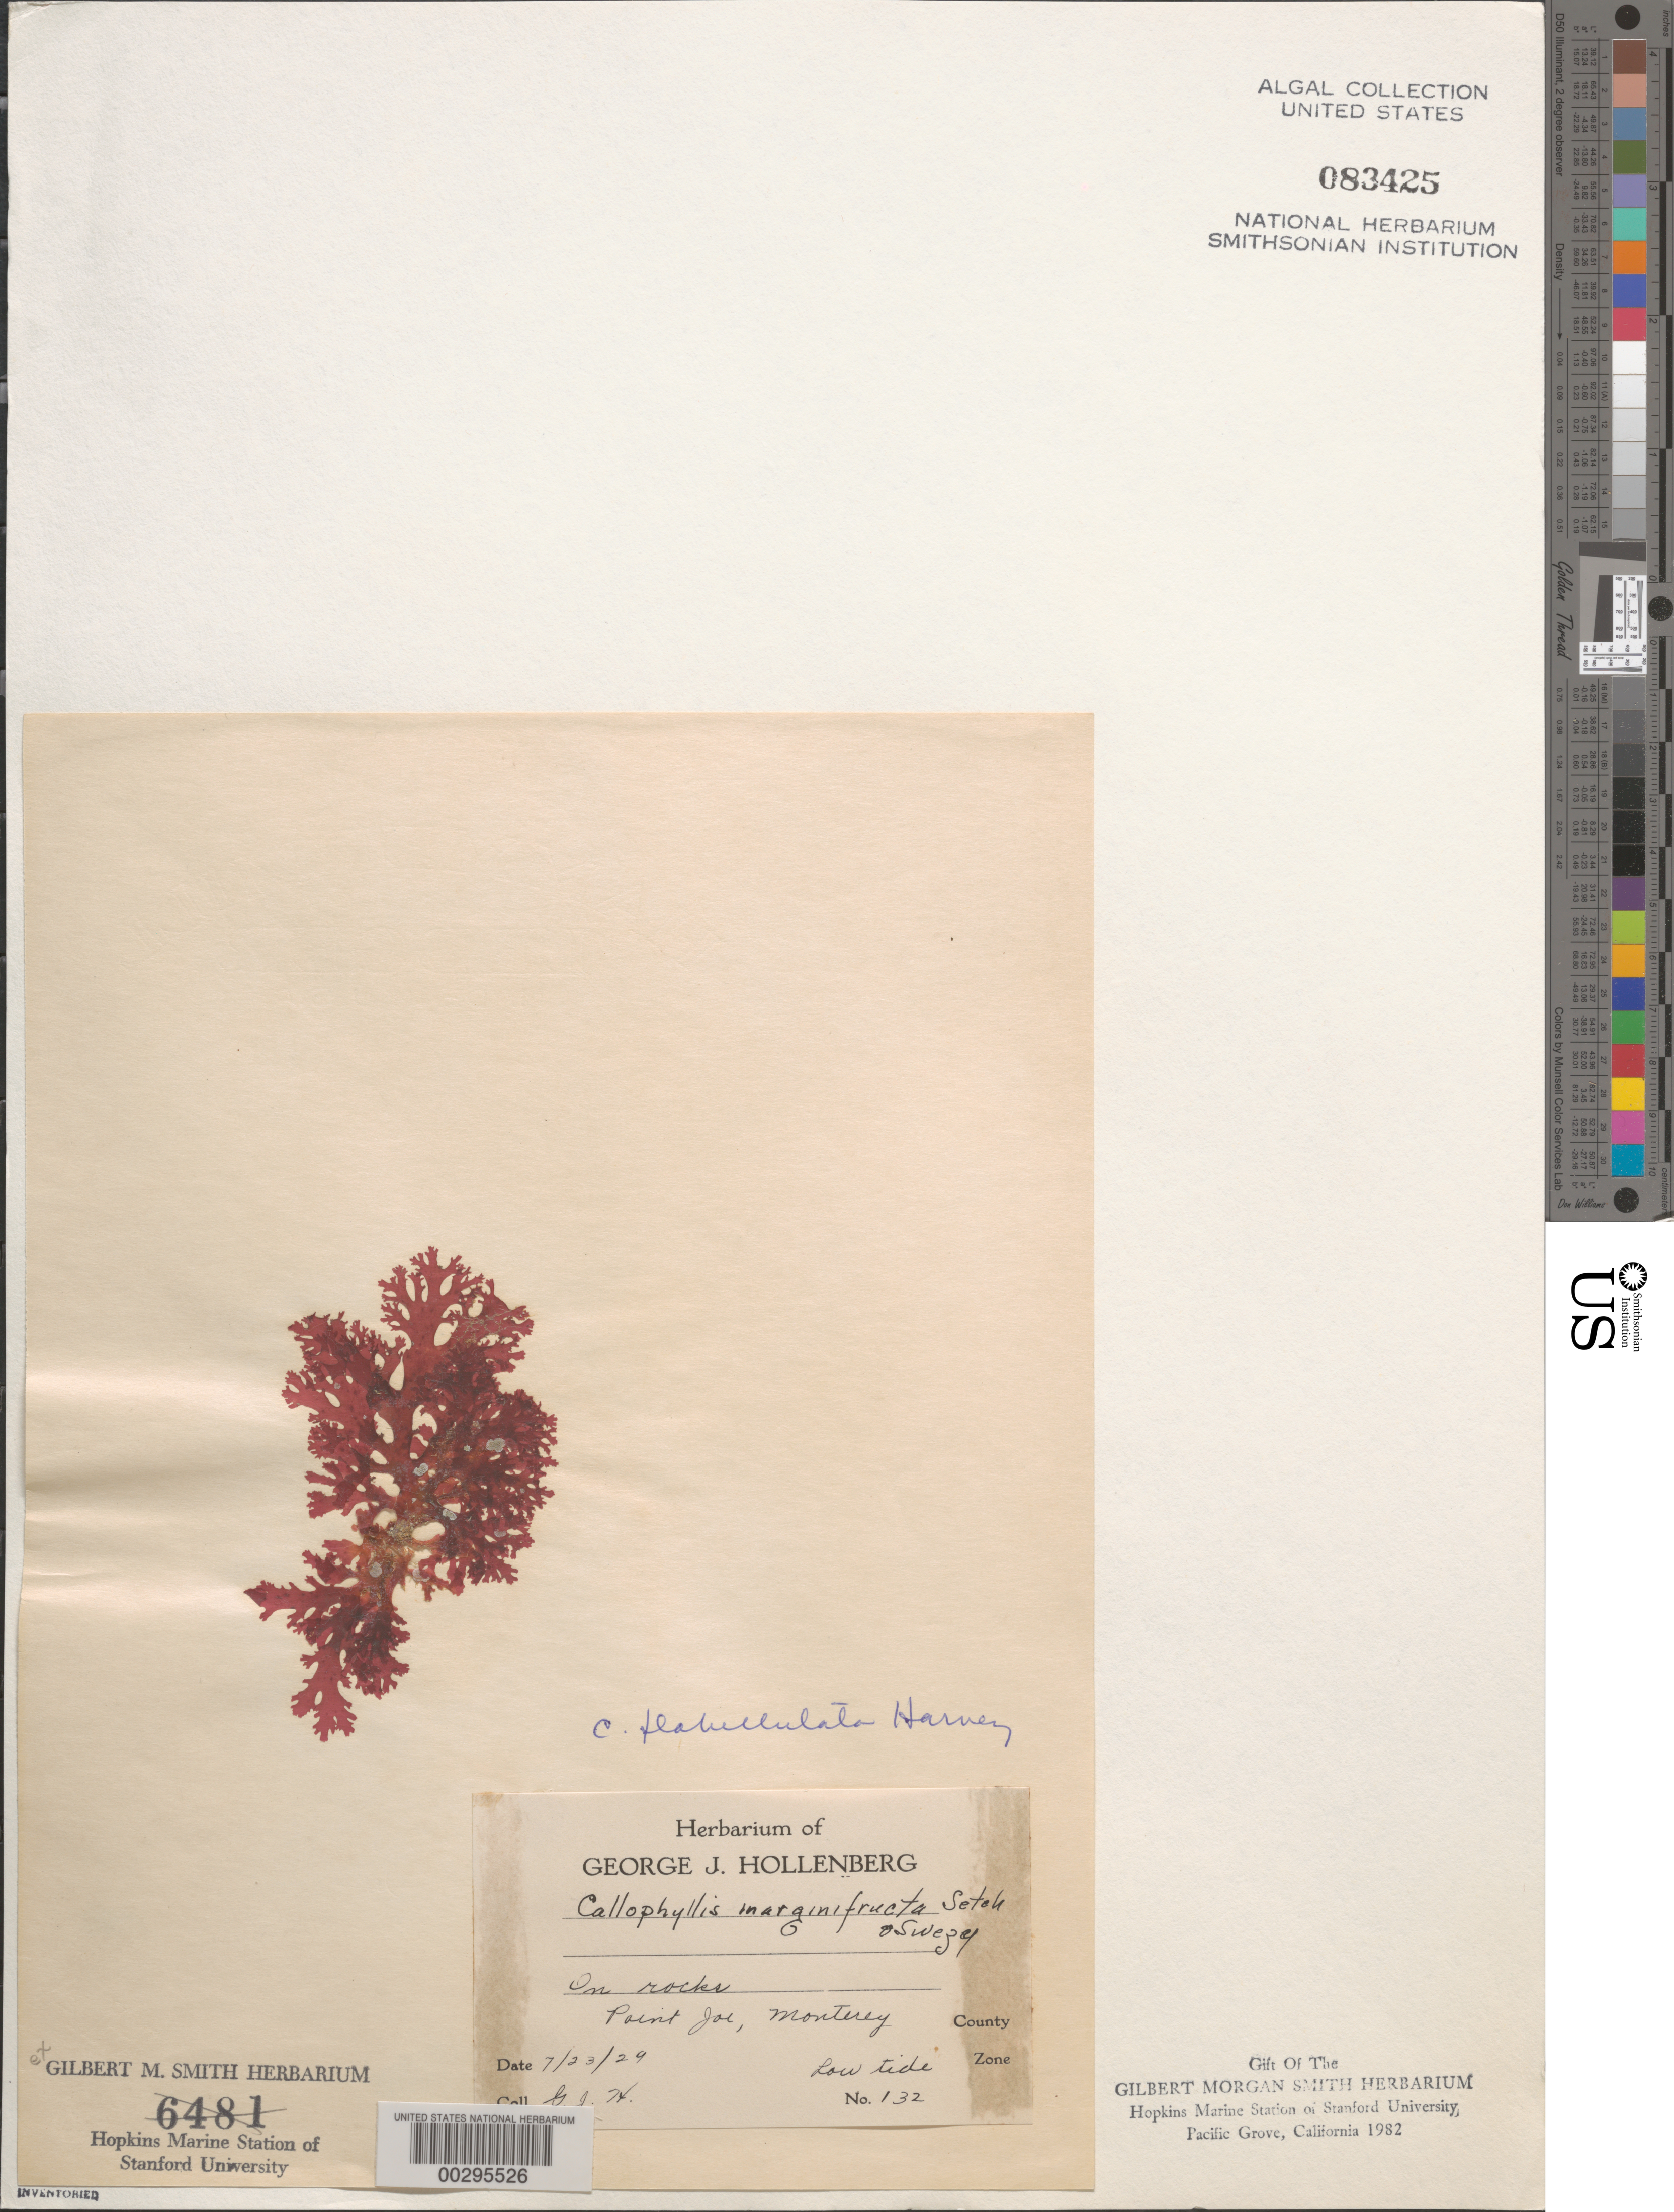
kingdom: Plantae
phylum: Rhodophyta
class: Florideophyceae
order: Gigartinales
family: Kallymeniaceae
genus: Callophyllis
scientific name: Callophyllis flabellulata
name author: Harv.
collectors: G. Hollenberg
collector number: GJH 132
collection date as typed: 23 Jul 1929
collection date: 1929-07-23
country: United States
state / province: California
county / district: Monterey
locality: Point Joe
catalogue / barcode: US 83425